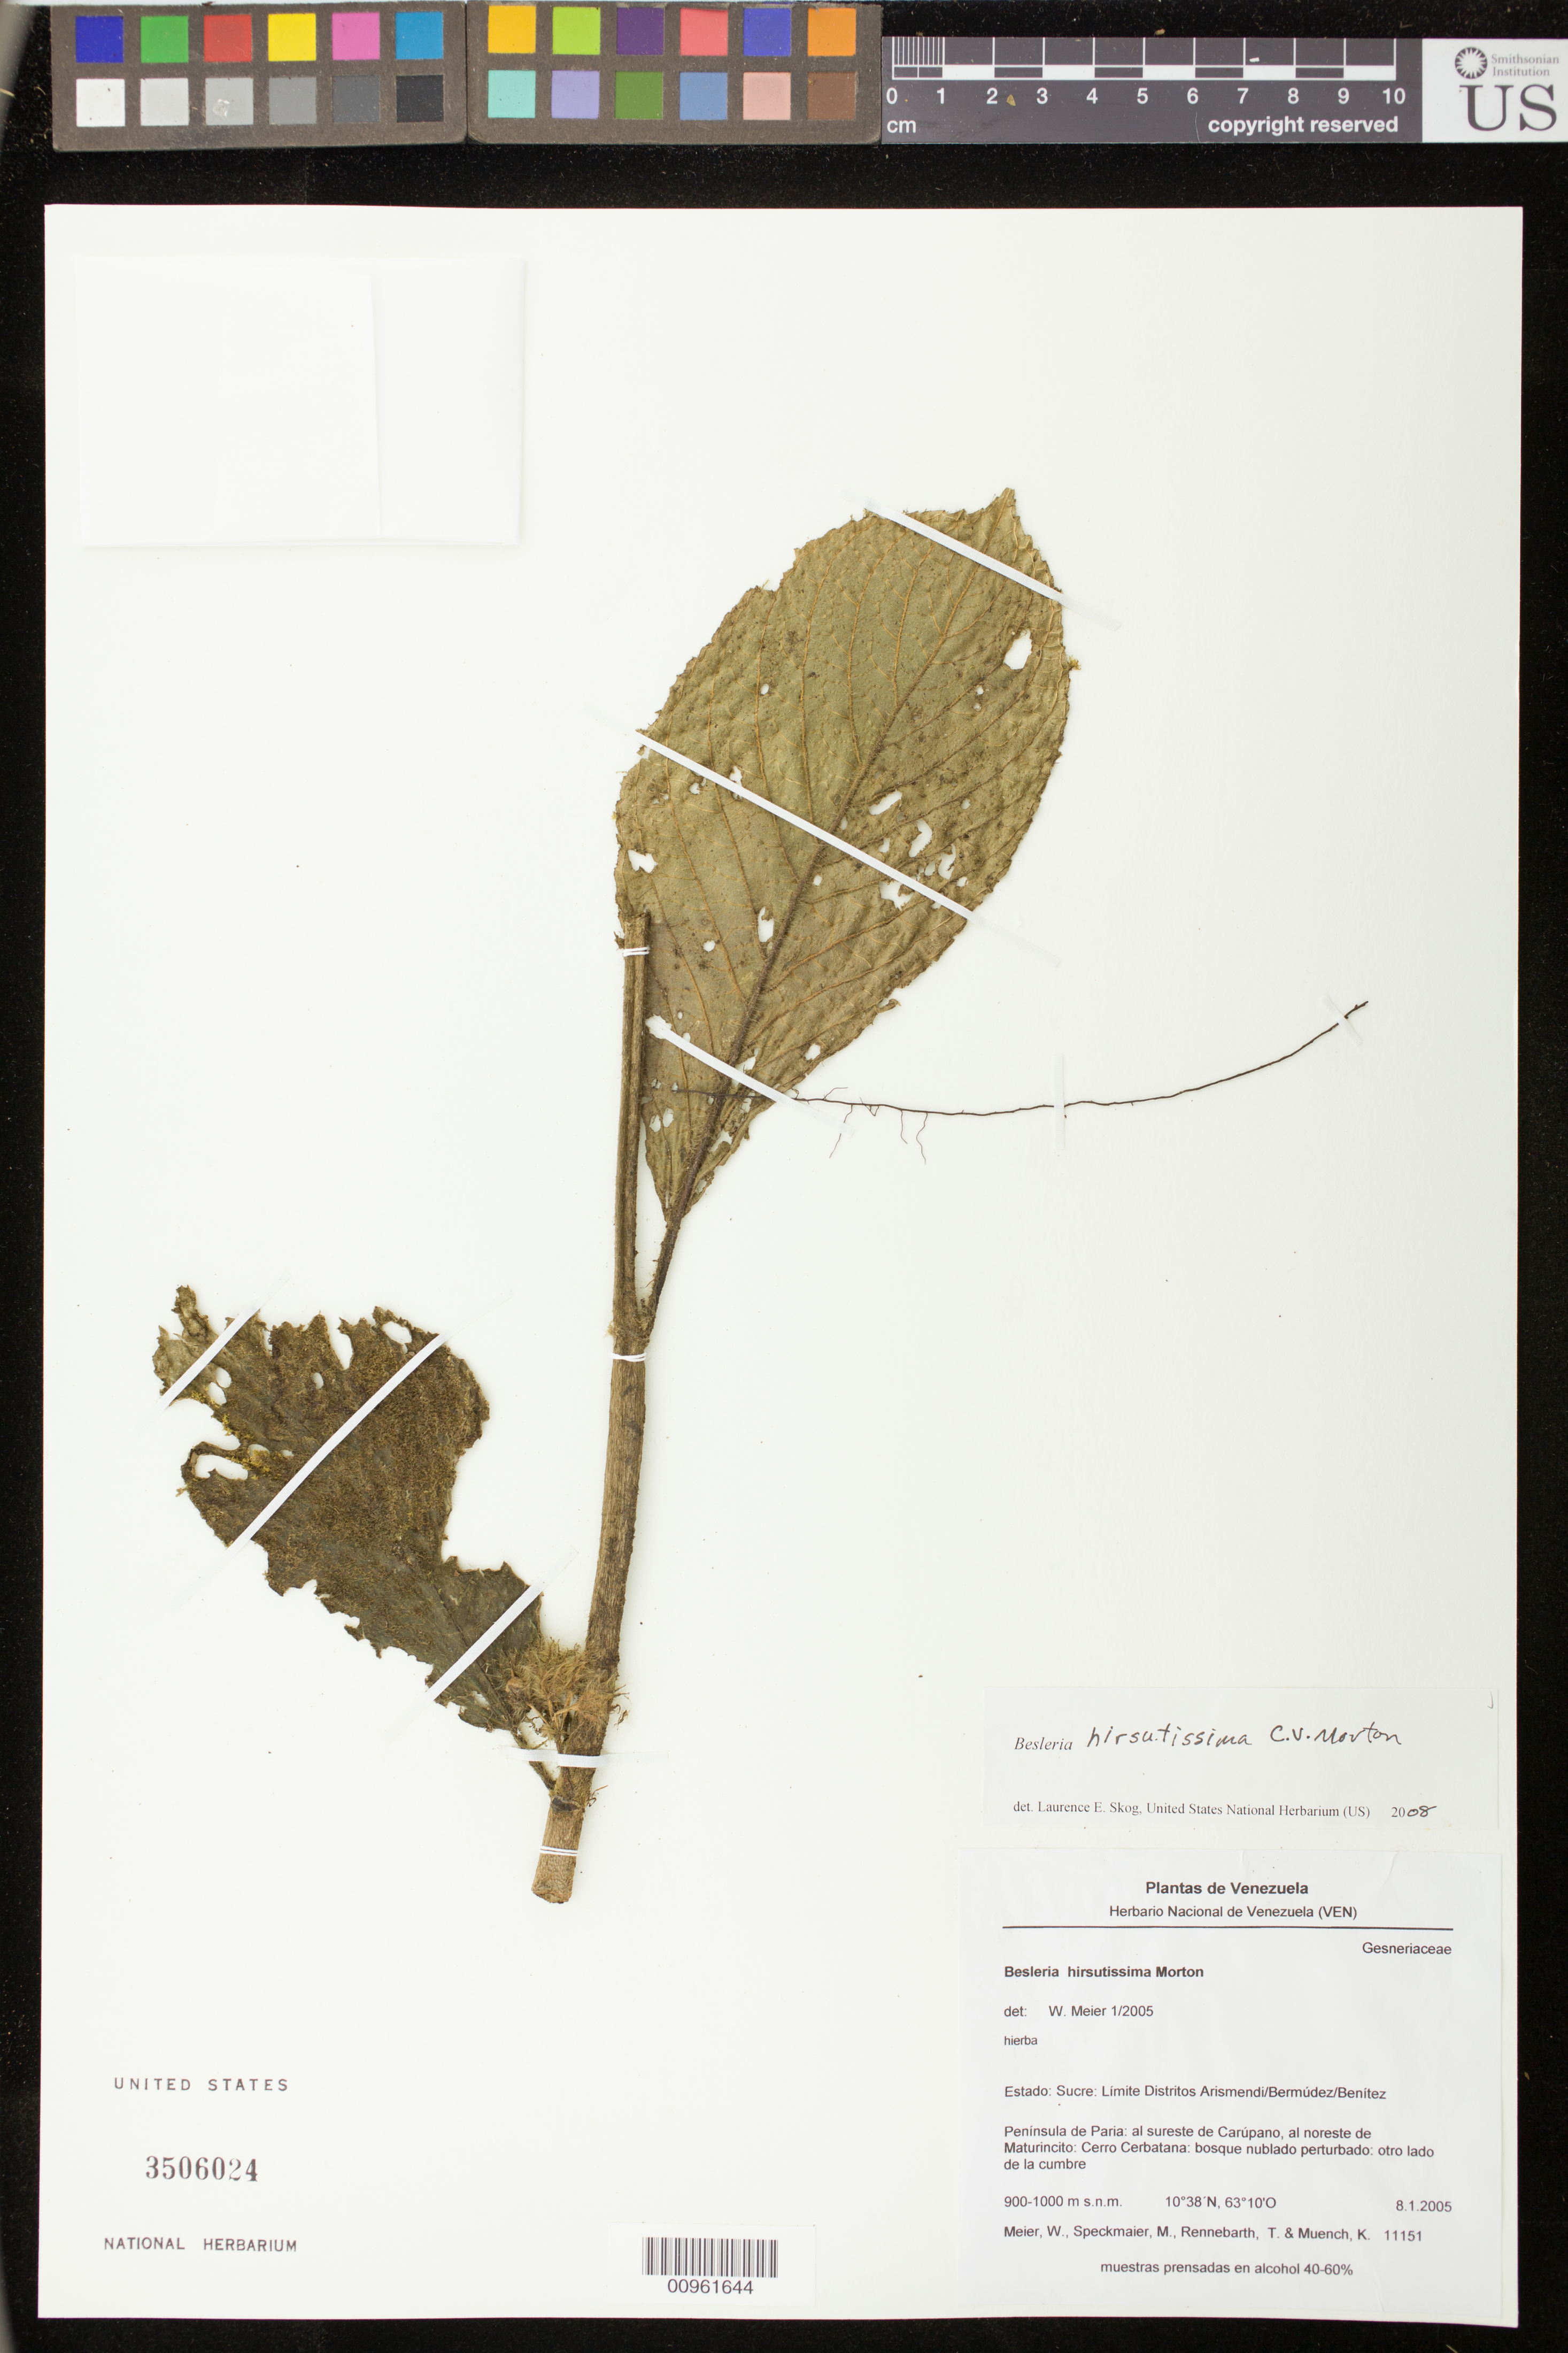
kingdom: Plantae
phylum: Tracheophyta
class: Magnoliopsida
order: Lamiales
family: Gesneriaceae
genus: Besleria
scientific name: Besleria hirsutissima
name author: (Benth.) Fritsch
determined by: Skog, Laurence E.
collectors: W. Meier & et al.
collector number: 11151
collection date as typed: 08 Jan 2005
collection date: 2005-01-08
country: Venezuela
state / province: Sucre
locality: Estado: Sucre: Limite Distritos Arismendi/Bermúdez/Benítez. Peninsula de Paria: al sureste de Carúpano, al noreste de Maturincito: Cerro Cerbatana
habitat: Bosque nublado perturbado: otro lado de la cumbre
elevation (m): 900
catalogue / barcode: US 3506024